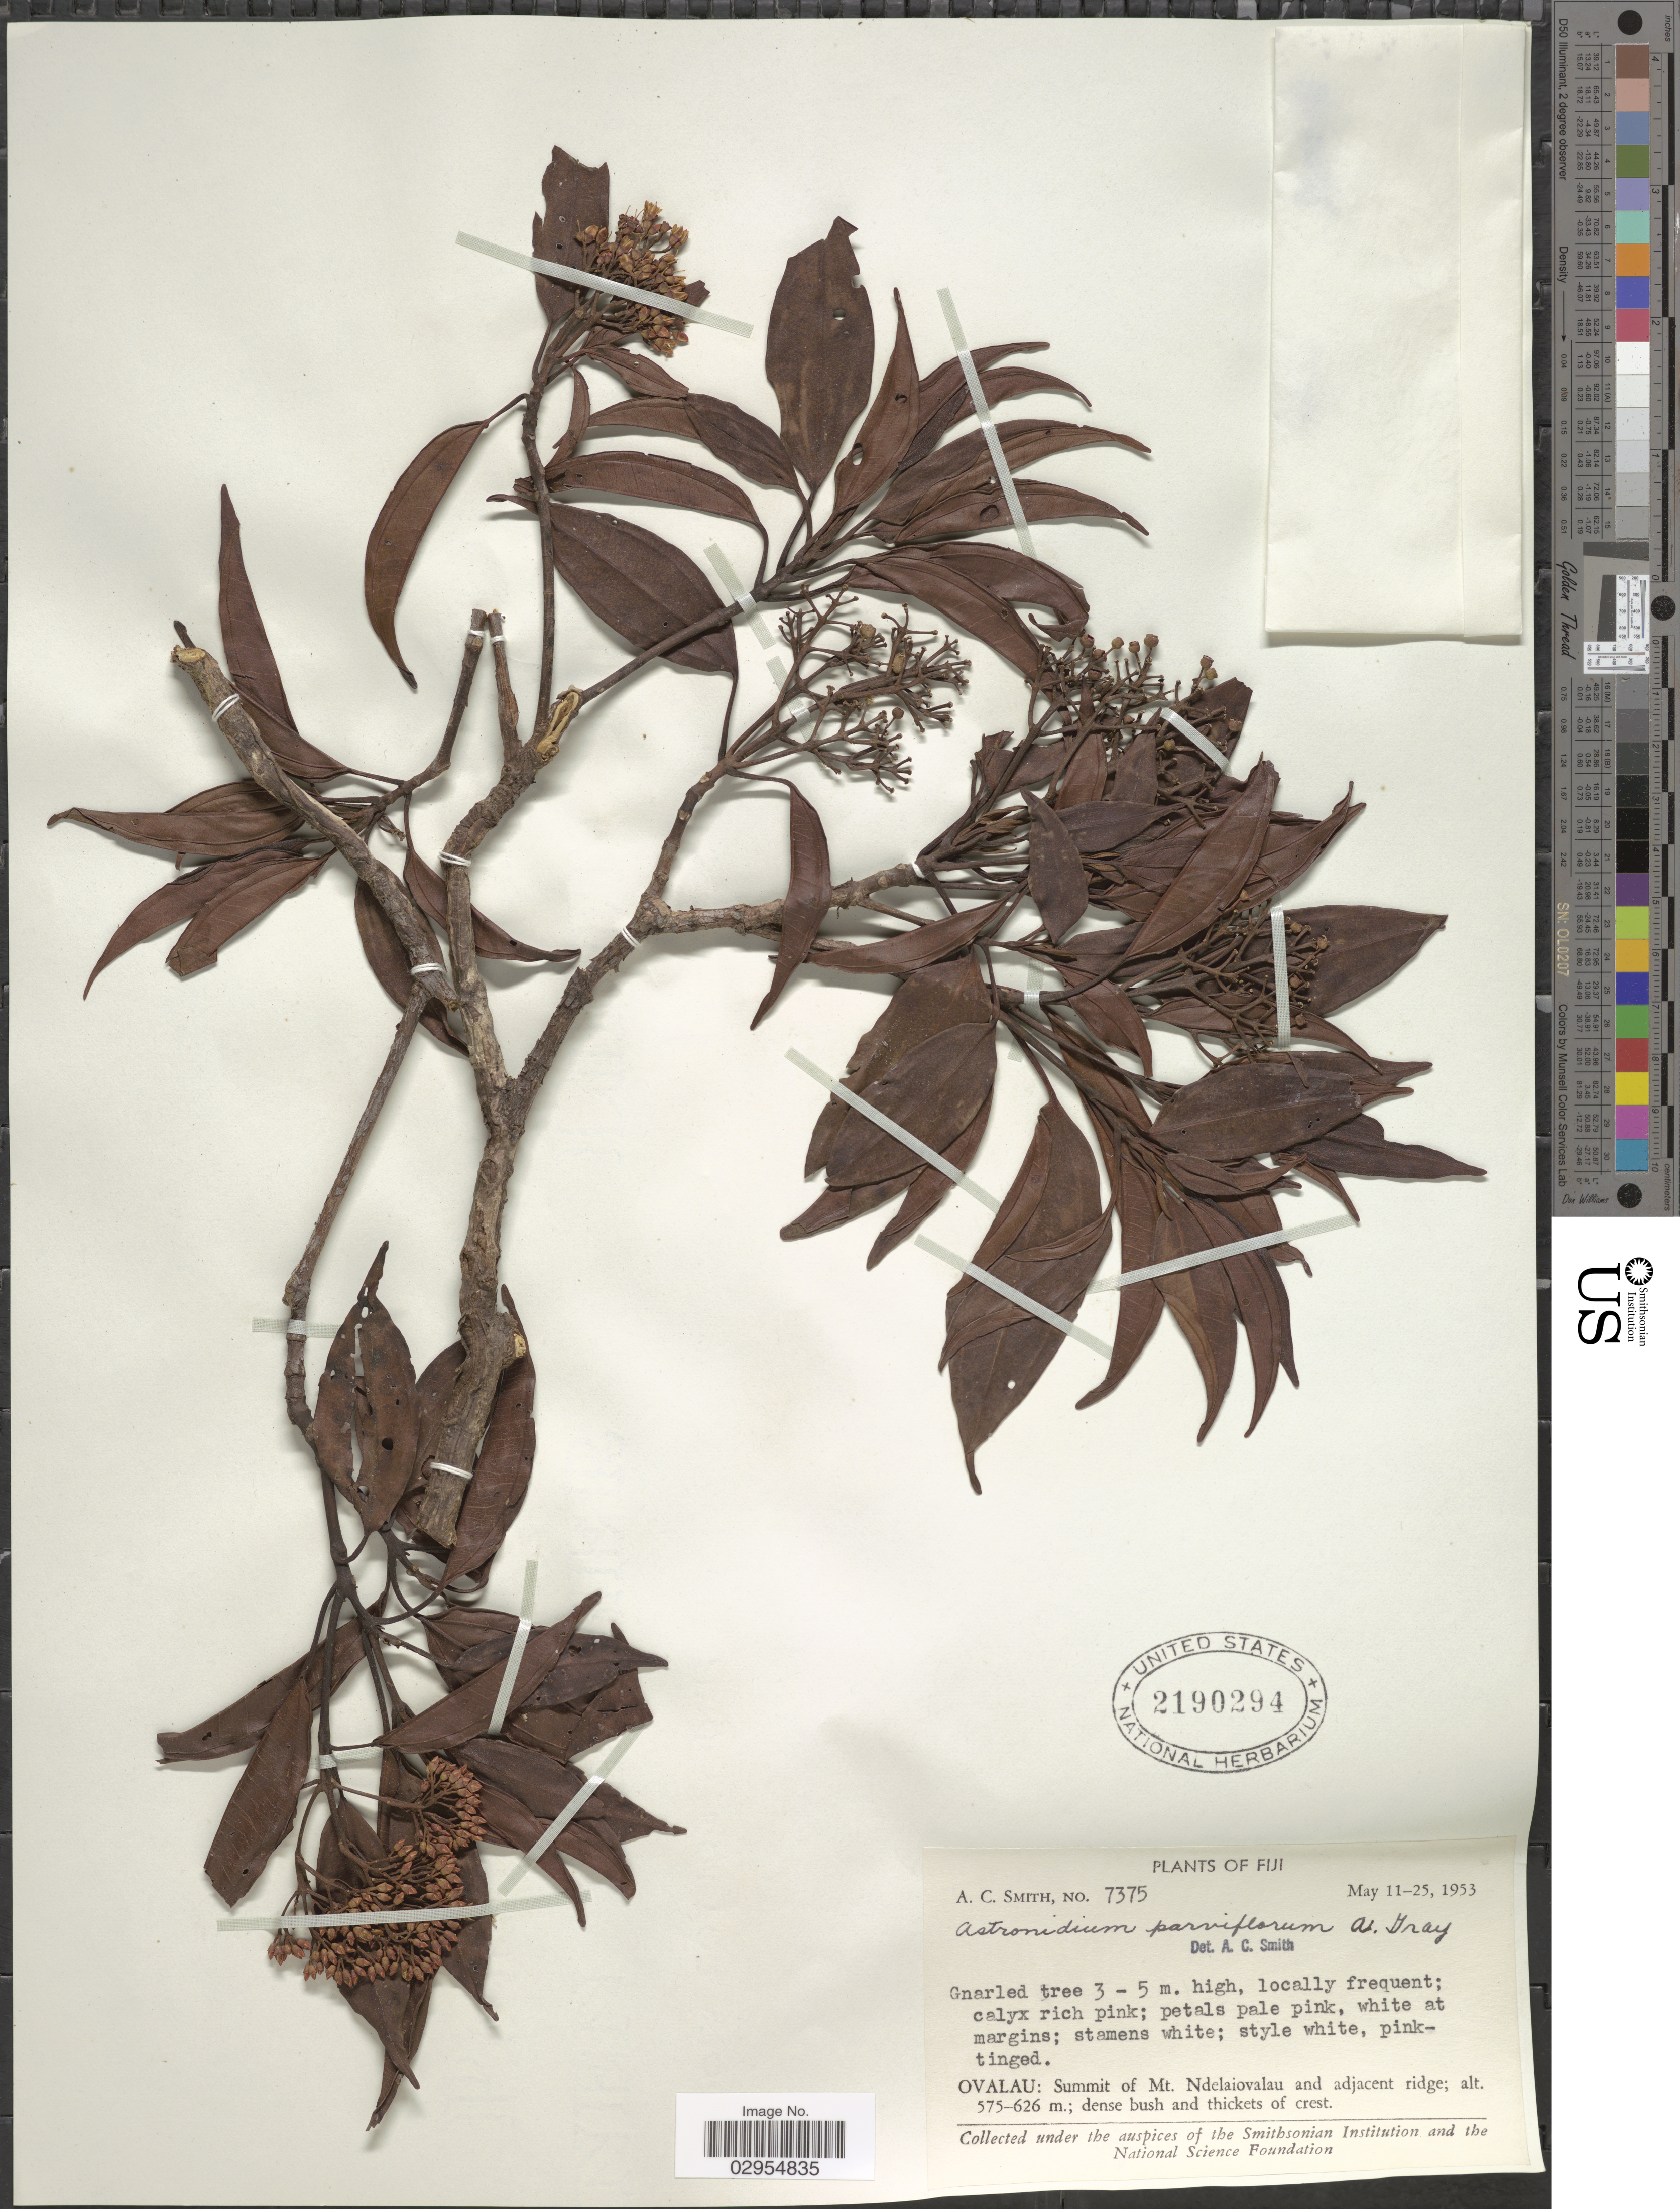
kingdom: Plantae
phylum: Tracheophyta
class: Magnoliopsida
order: Myrtales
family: Melastomataceae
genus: Astronidium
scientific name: Astronidium parviflorum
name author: A. Gray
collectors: A. C. Smith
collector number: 7375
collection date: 1953-05-11/1953-05-25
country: Fiji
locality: Ovalau: Summit of Mt. Ndelaiovalau and adjacent ridge.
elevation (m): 575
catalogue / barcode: US 2190294